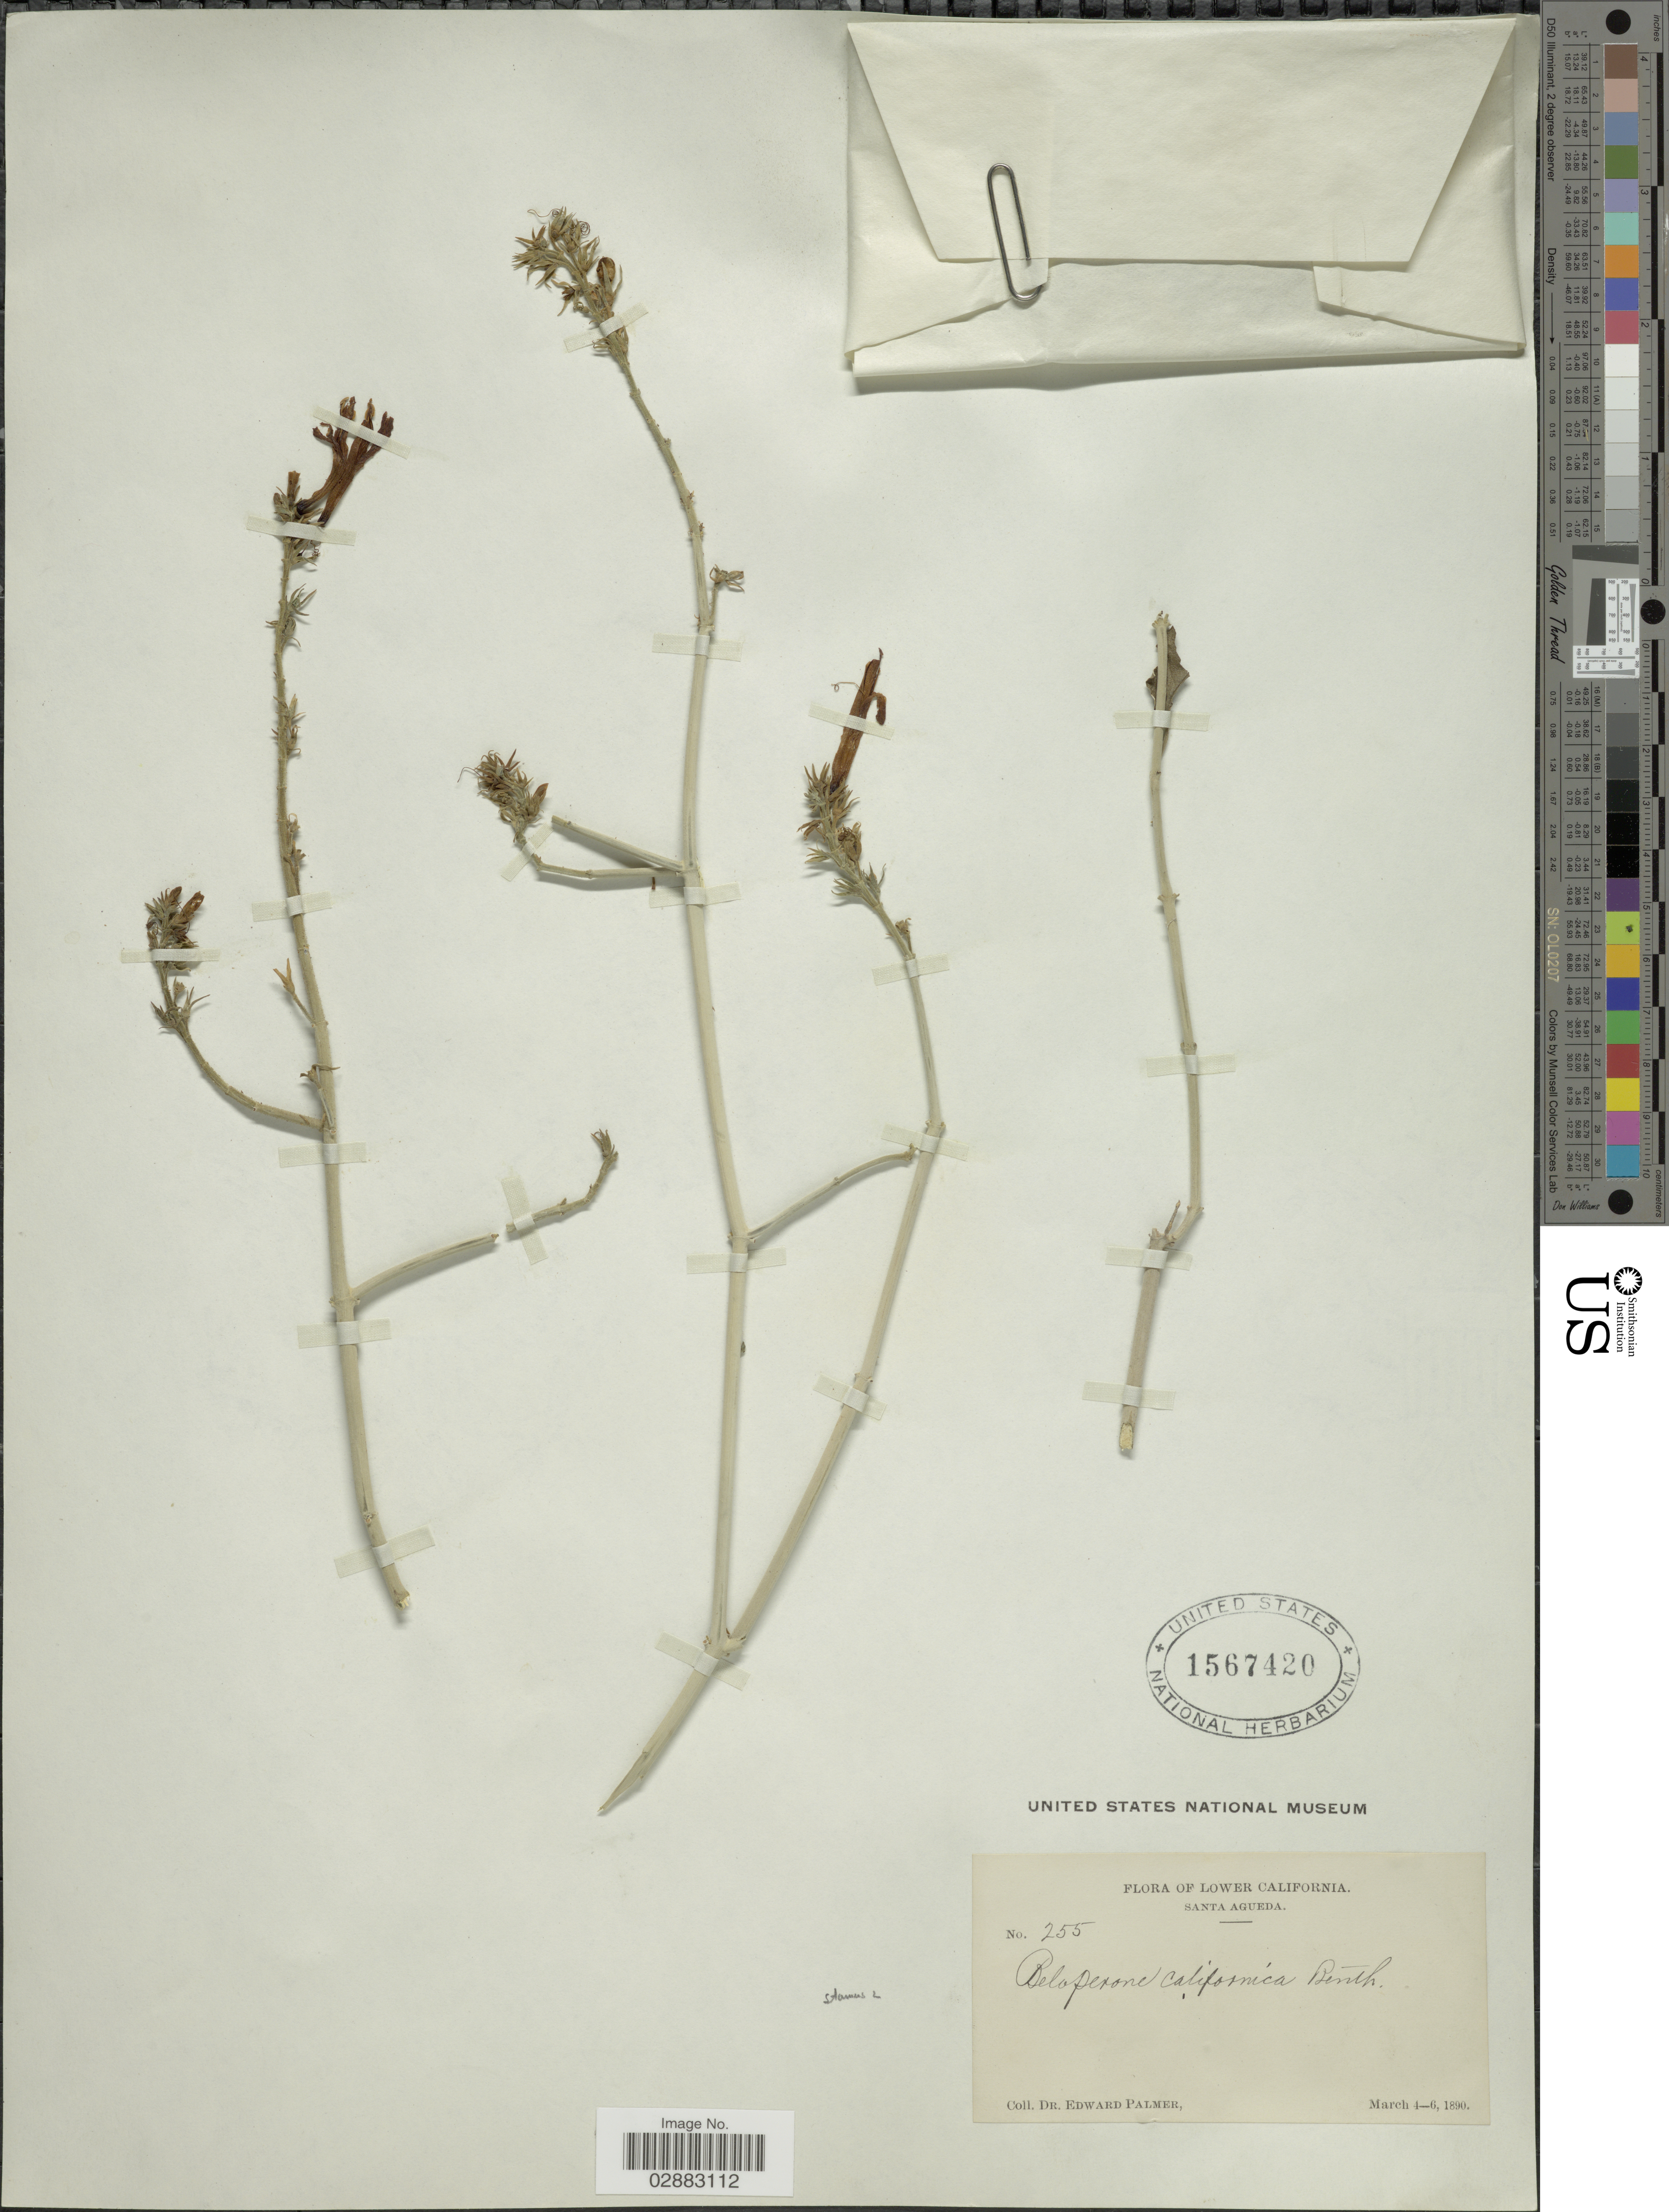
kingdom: Plantae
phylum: Tracheophyta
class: Magnoliopsida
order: Lamiales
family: Acanthaceae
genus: Beloperone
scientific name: Beloperone californica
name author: Benth.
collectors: E. Palmer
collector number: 255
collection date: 1890-03-04/1890-03-06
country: Mexico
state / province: Baja California Sur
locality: Lower California, Santa Agueda.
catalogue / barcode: US 1567420